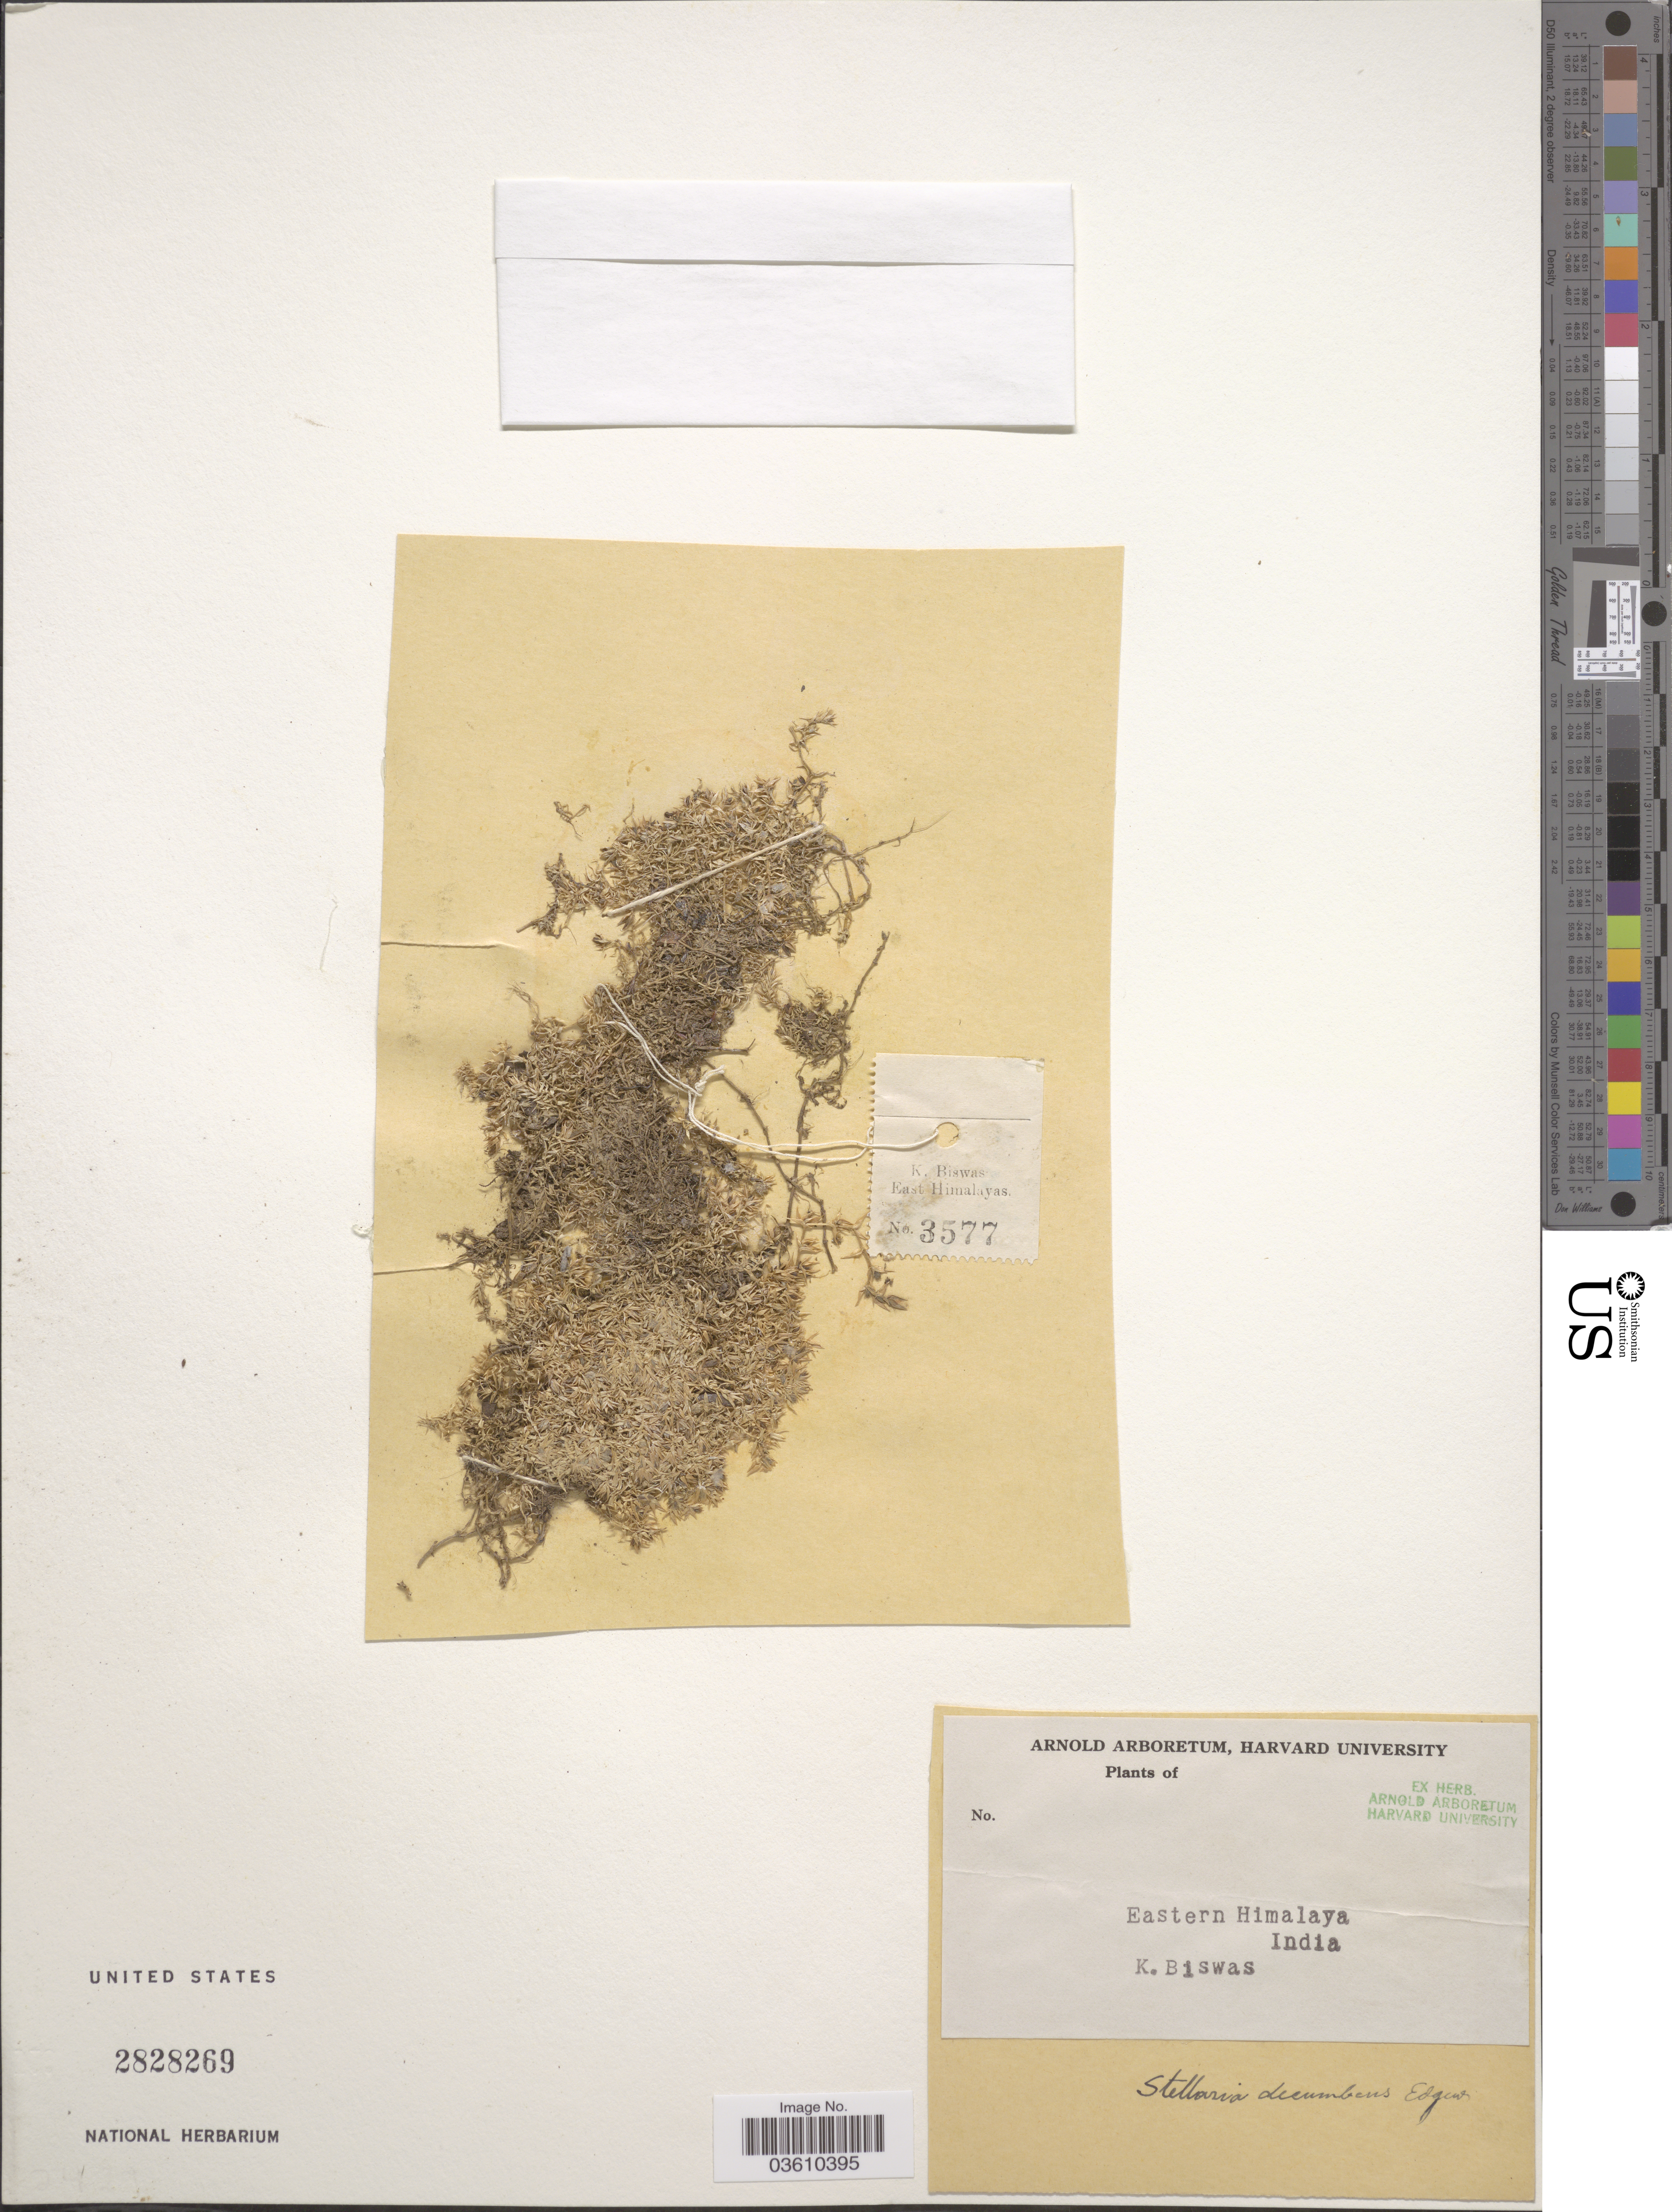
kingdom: Plantae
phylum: Tracheophyta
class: Magnoliopsida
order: Caryophyllales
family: Caryophyllaceae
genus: Stellaria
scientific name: Stellaria decumbens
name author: Edgew.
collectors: K. Biswas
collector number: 3577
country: India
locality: East Himalayas. Eastern Himalaya.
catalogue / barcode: US 2828269